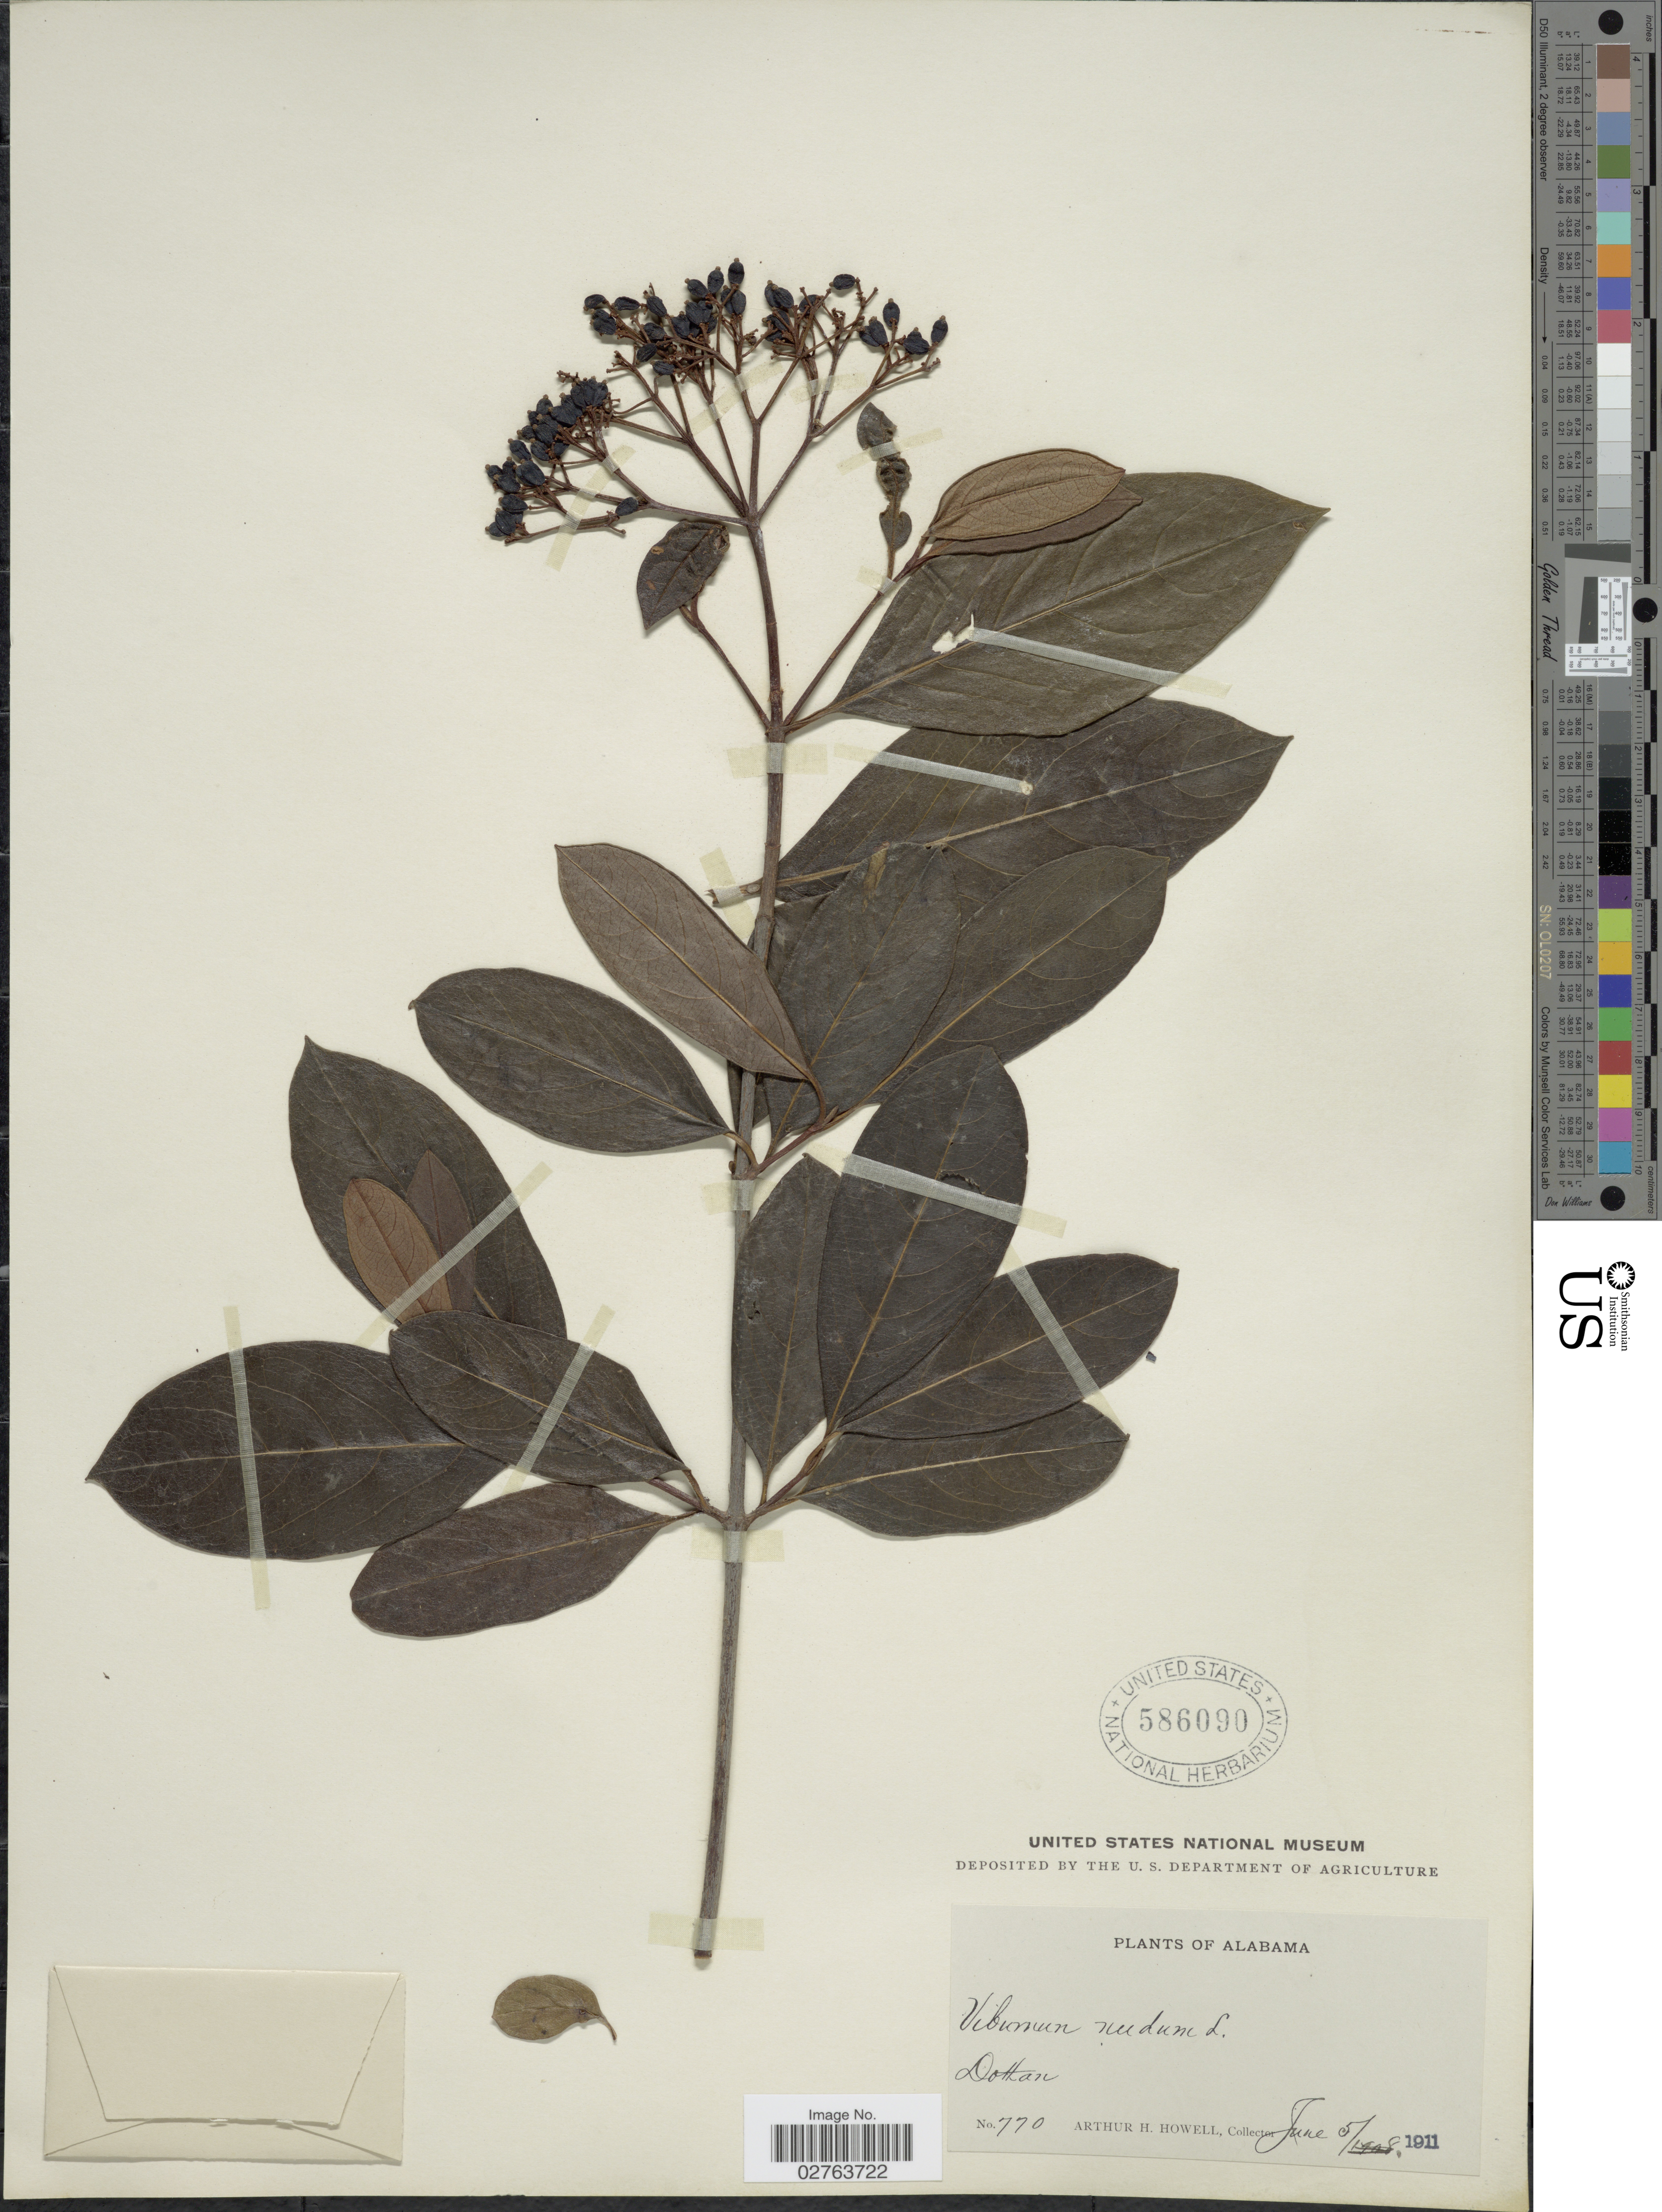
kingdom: Plantae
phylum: Tracheophyta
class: Magnoliopsida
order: Dipsacales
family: Viburnaceae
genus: Viburnum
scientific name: Viburnum nudum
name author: L.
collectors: A. H. Howell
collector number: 770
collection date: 1911-06-05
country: United States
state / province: Alabama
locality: Dothan.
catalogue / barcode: US 586090